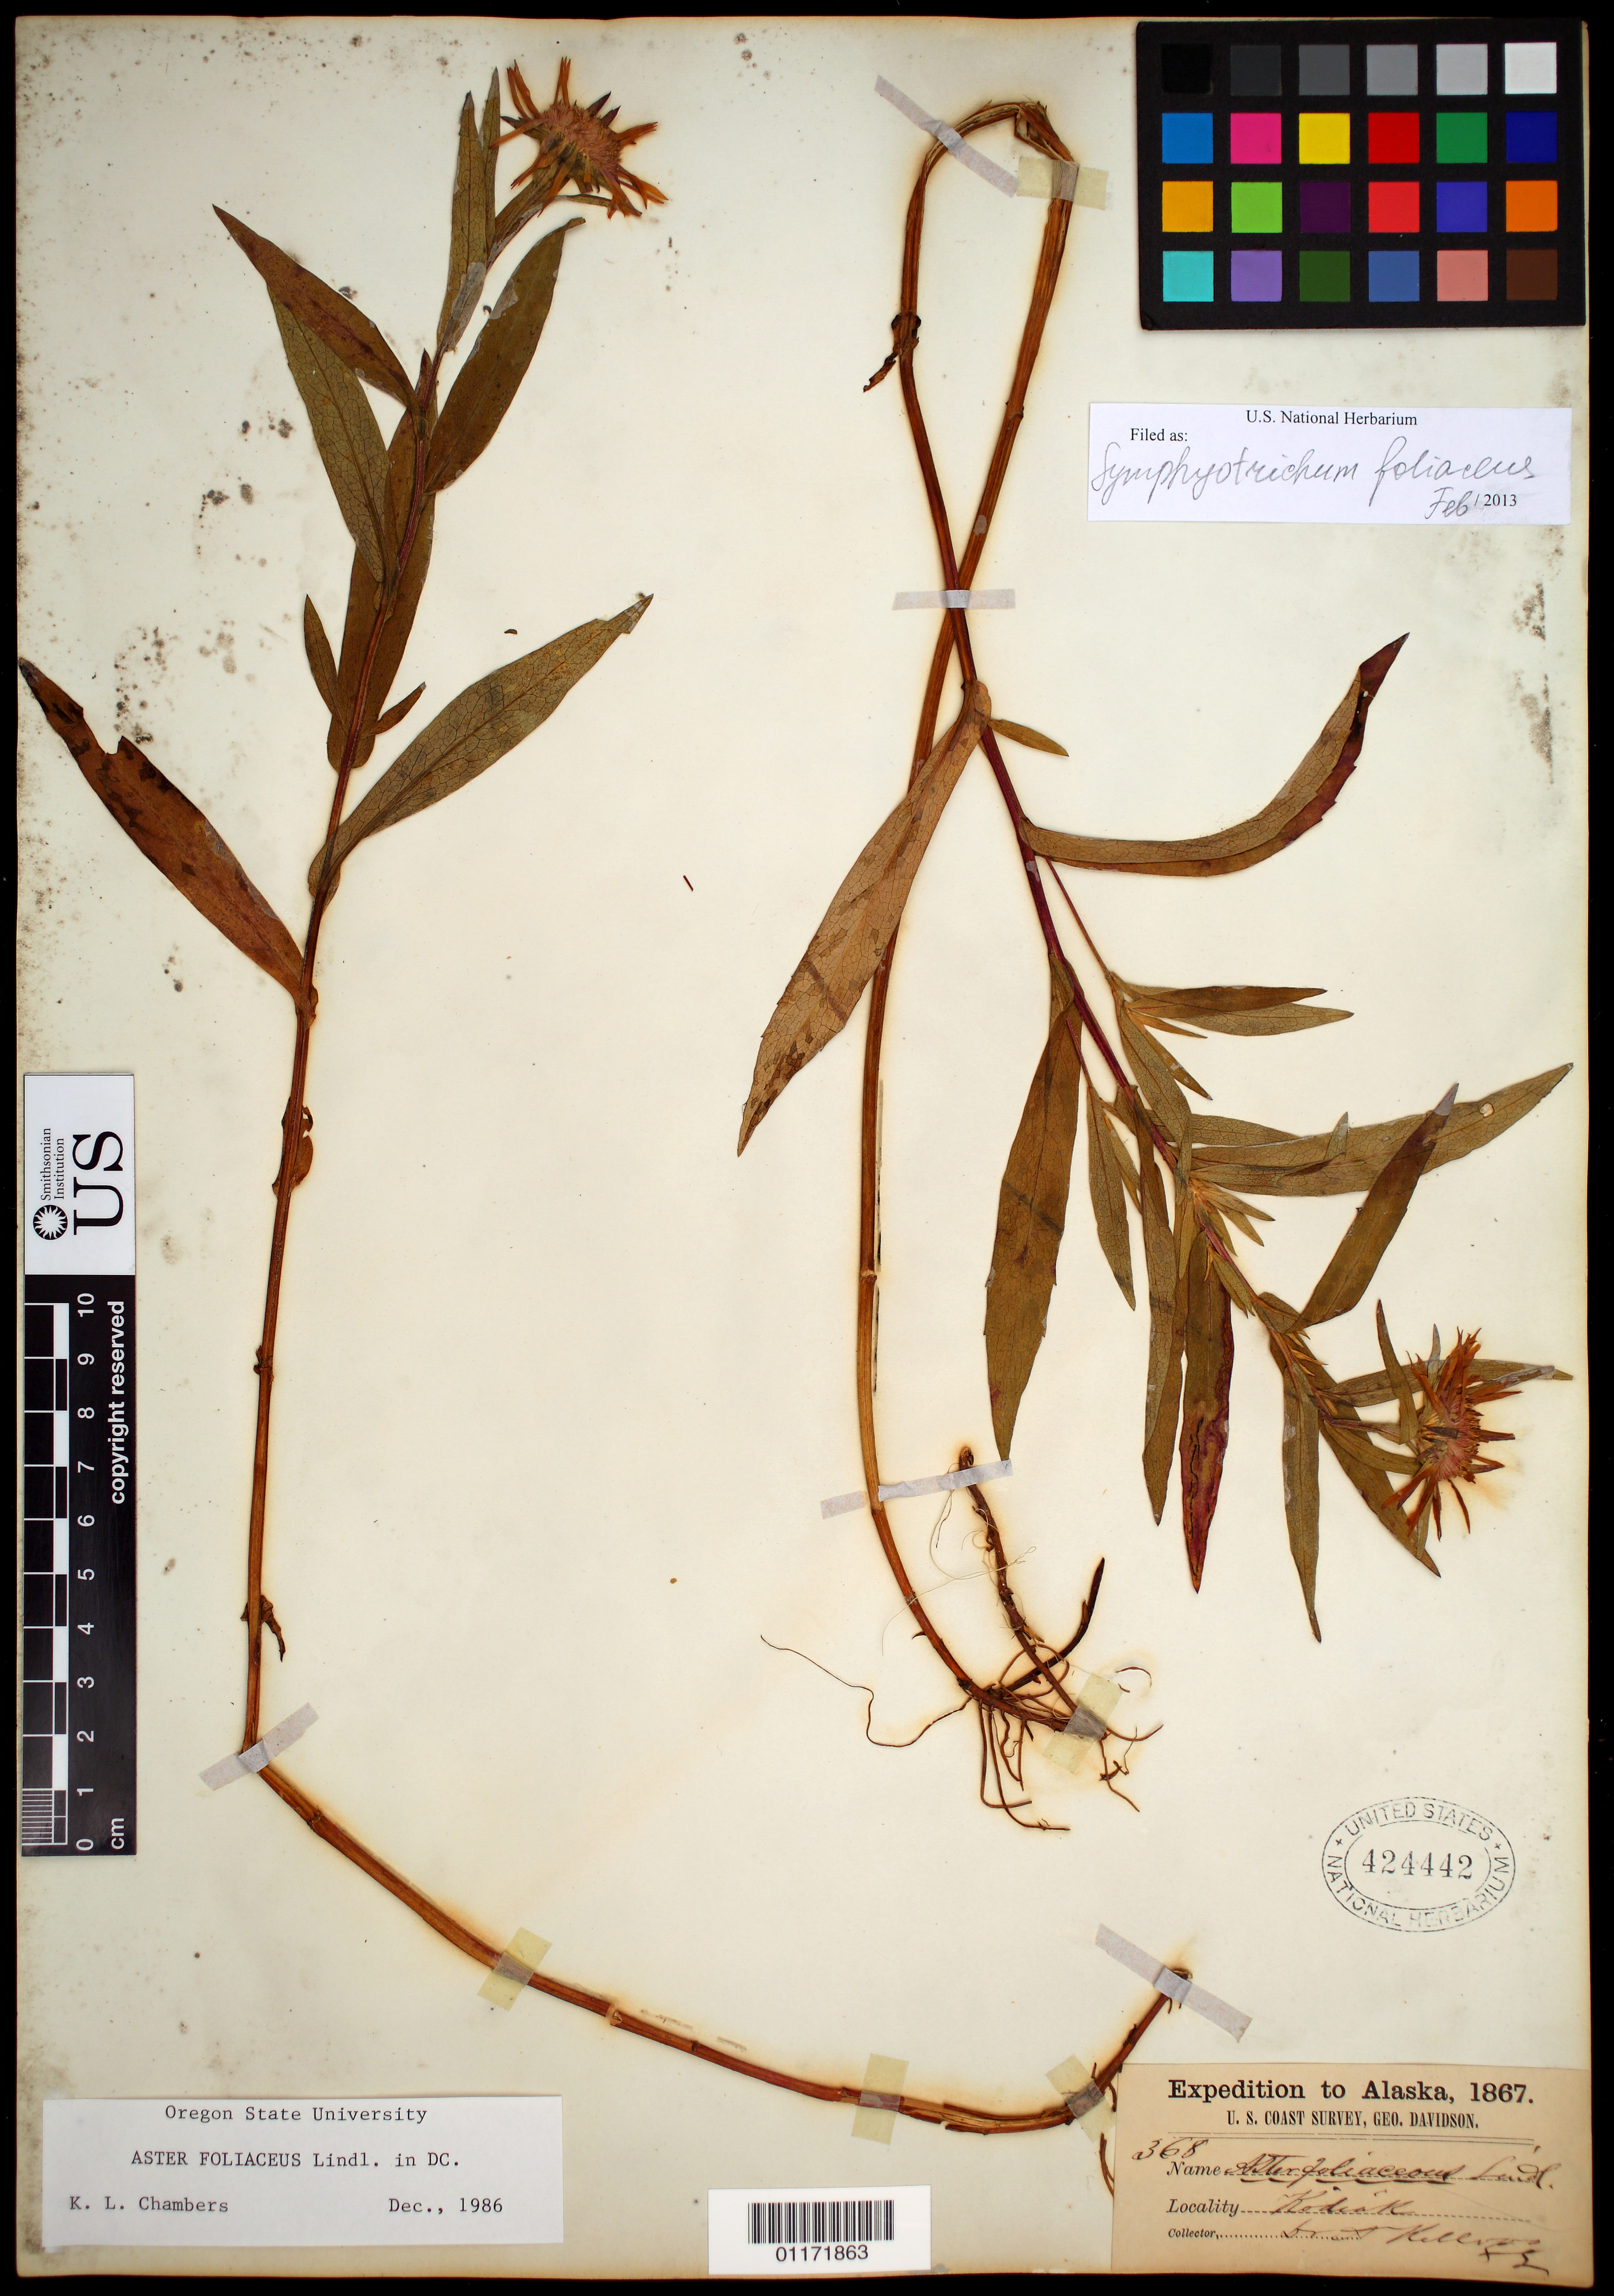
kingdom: Plantae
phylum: Tracheophyta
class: Magnoliopsida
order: Asterales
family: Asteraceae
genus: Symphyotrichum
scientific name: Symphyotrichum foliaceum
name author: (Lindl. ex DC.) G.L. Nesom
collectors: A. Kellogg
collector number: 368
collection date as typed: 1867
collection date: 1867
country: United States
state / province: Alaska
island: Kodiak Island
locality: Kodiak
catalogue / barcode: US 424442